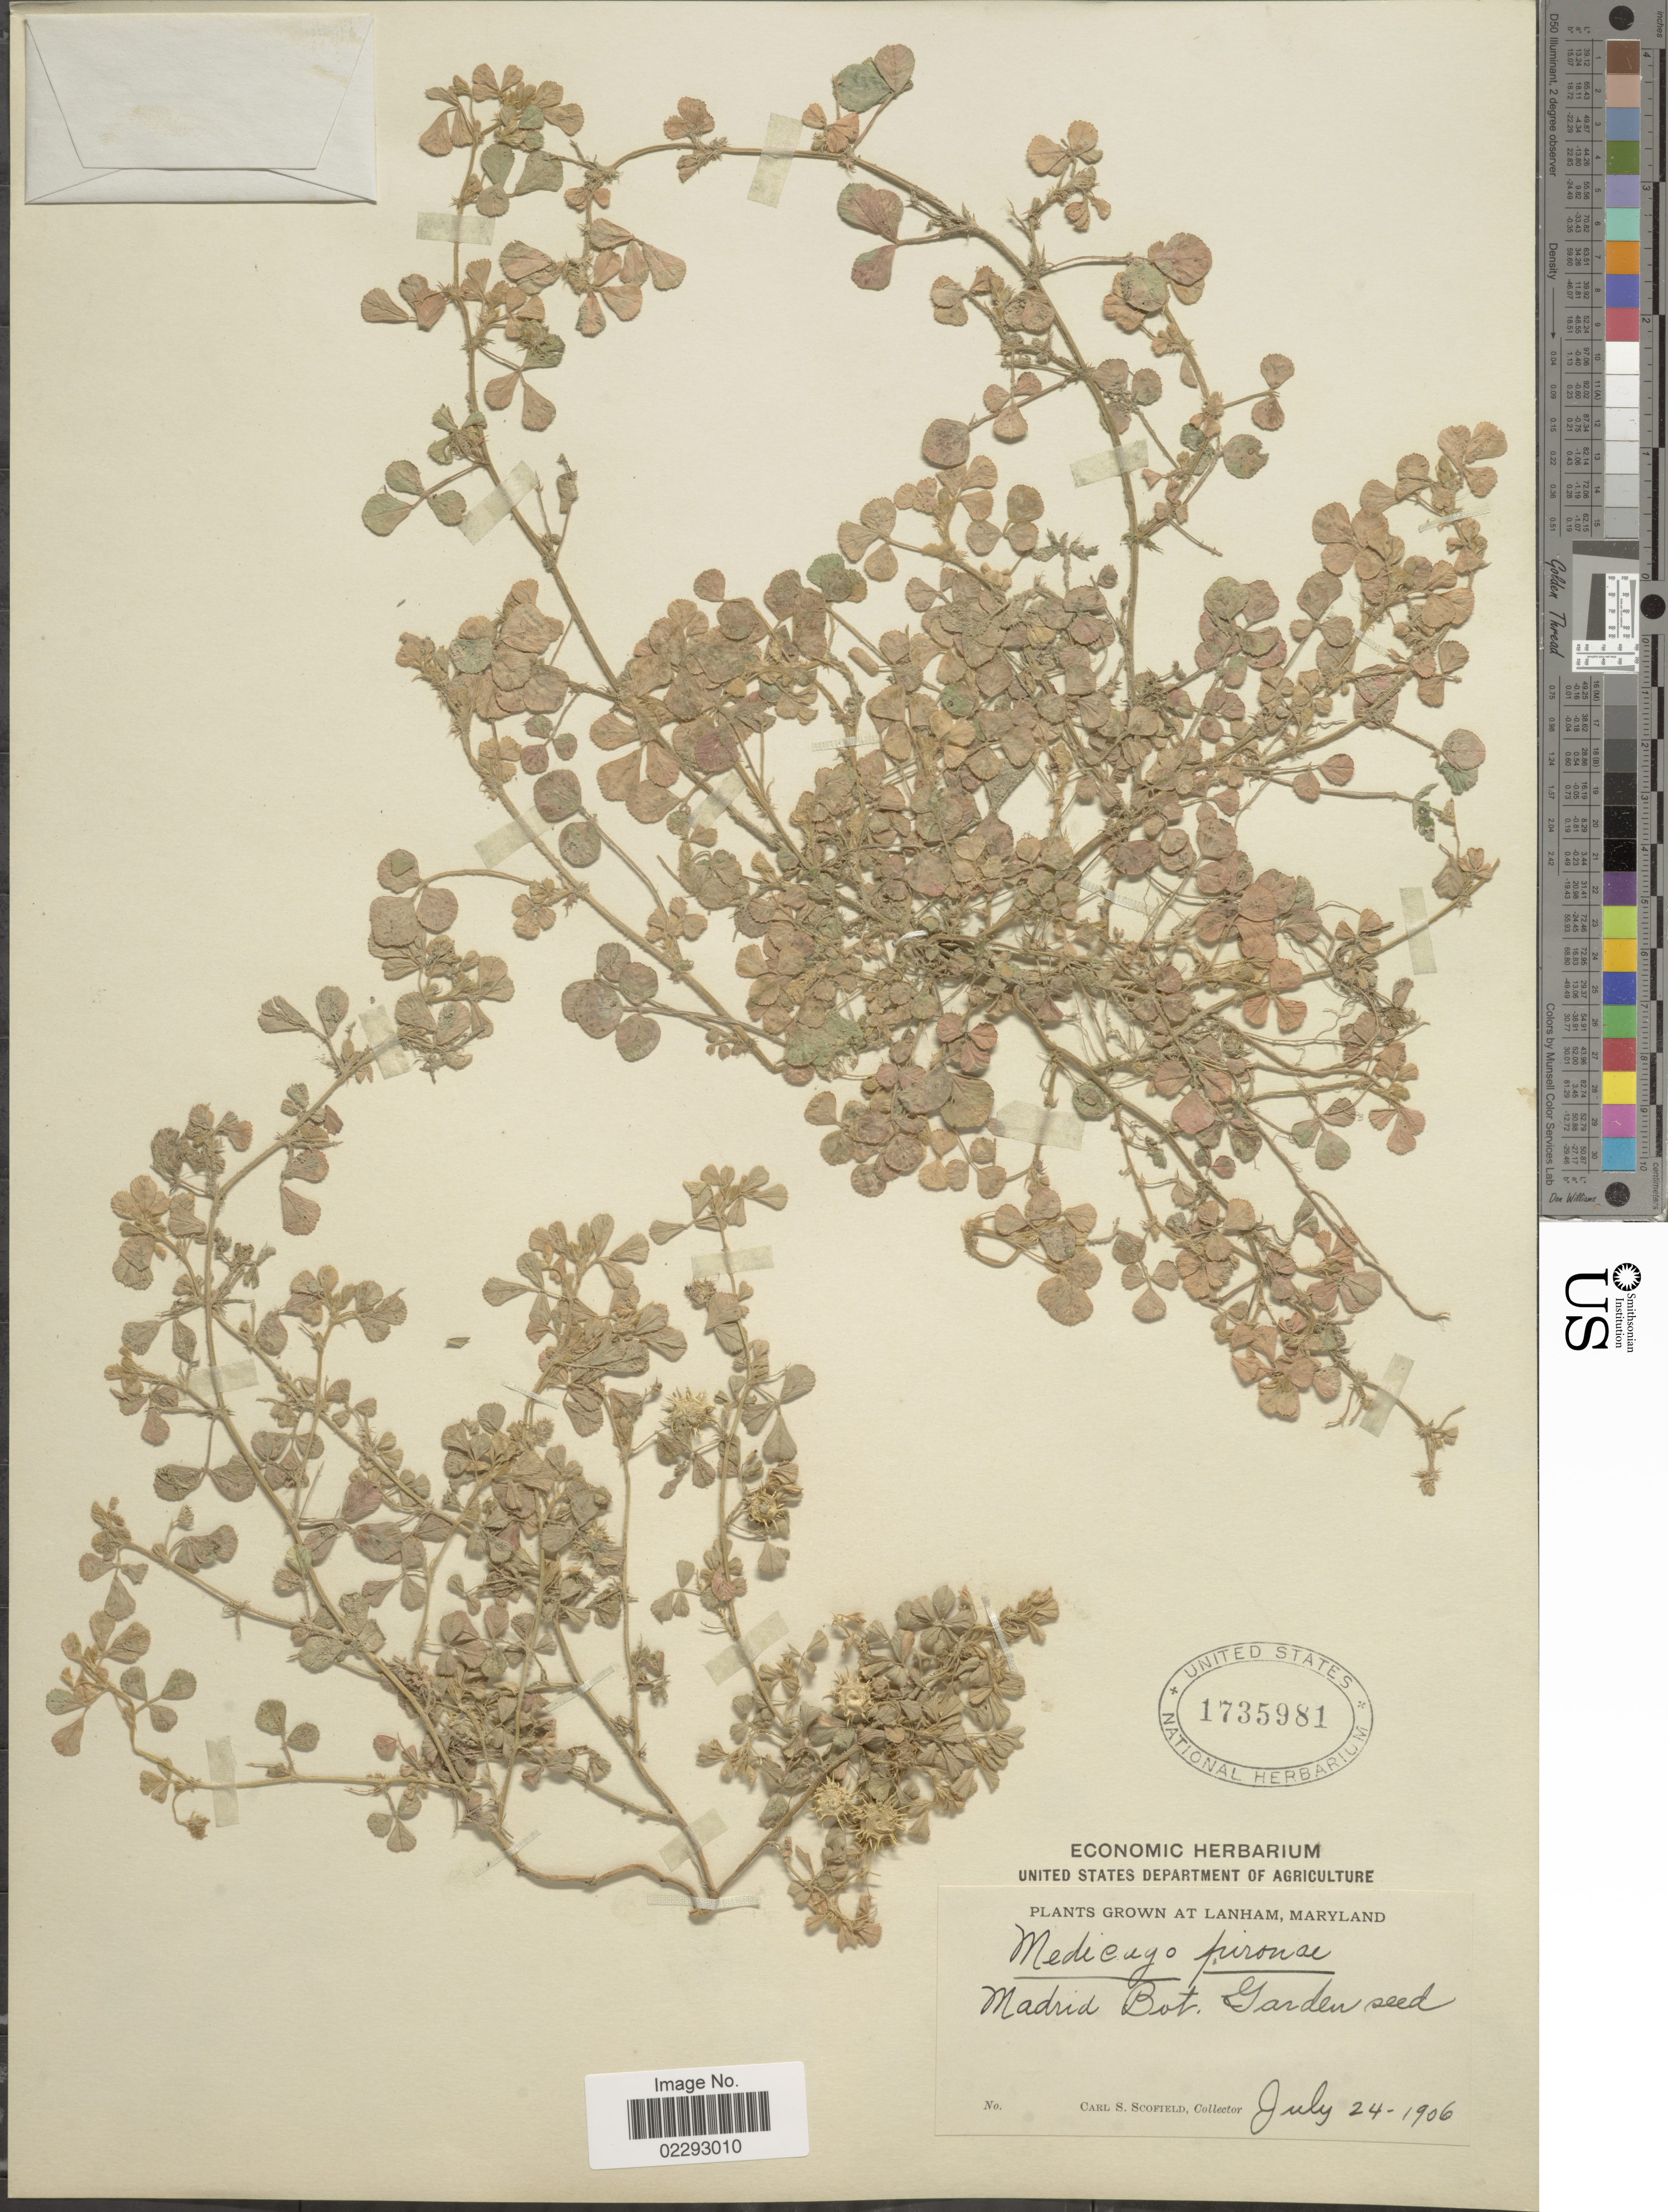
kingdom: Plantae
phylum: Tracheophyta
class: Magnoliopsida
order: Fabales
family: Fabaceae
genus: Medicago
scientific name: Medicago pironae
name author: Vis.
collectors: C. Scofield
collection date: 1906-07-24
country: United States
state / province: Maryland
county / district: Prince George's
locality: Lanham, Maryland.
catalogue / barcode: US 1735981